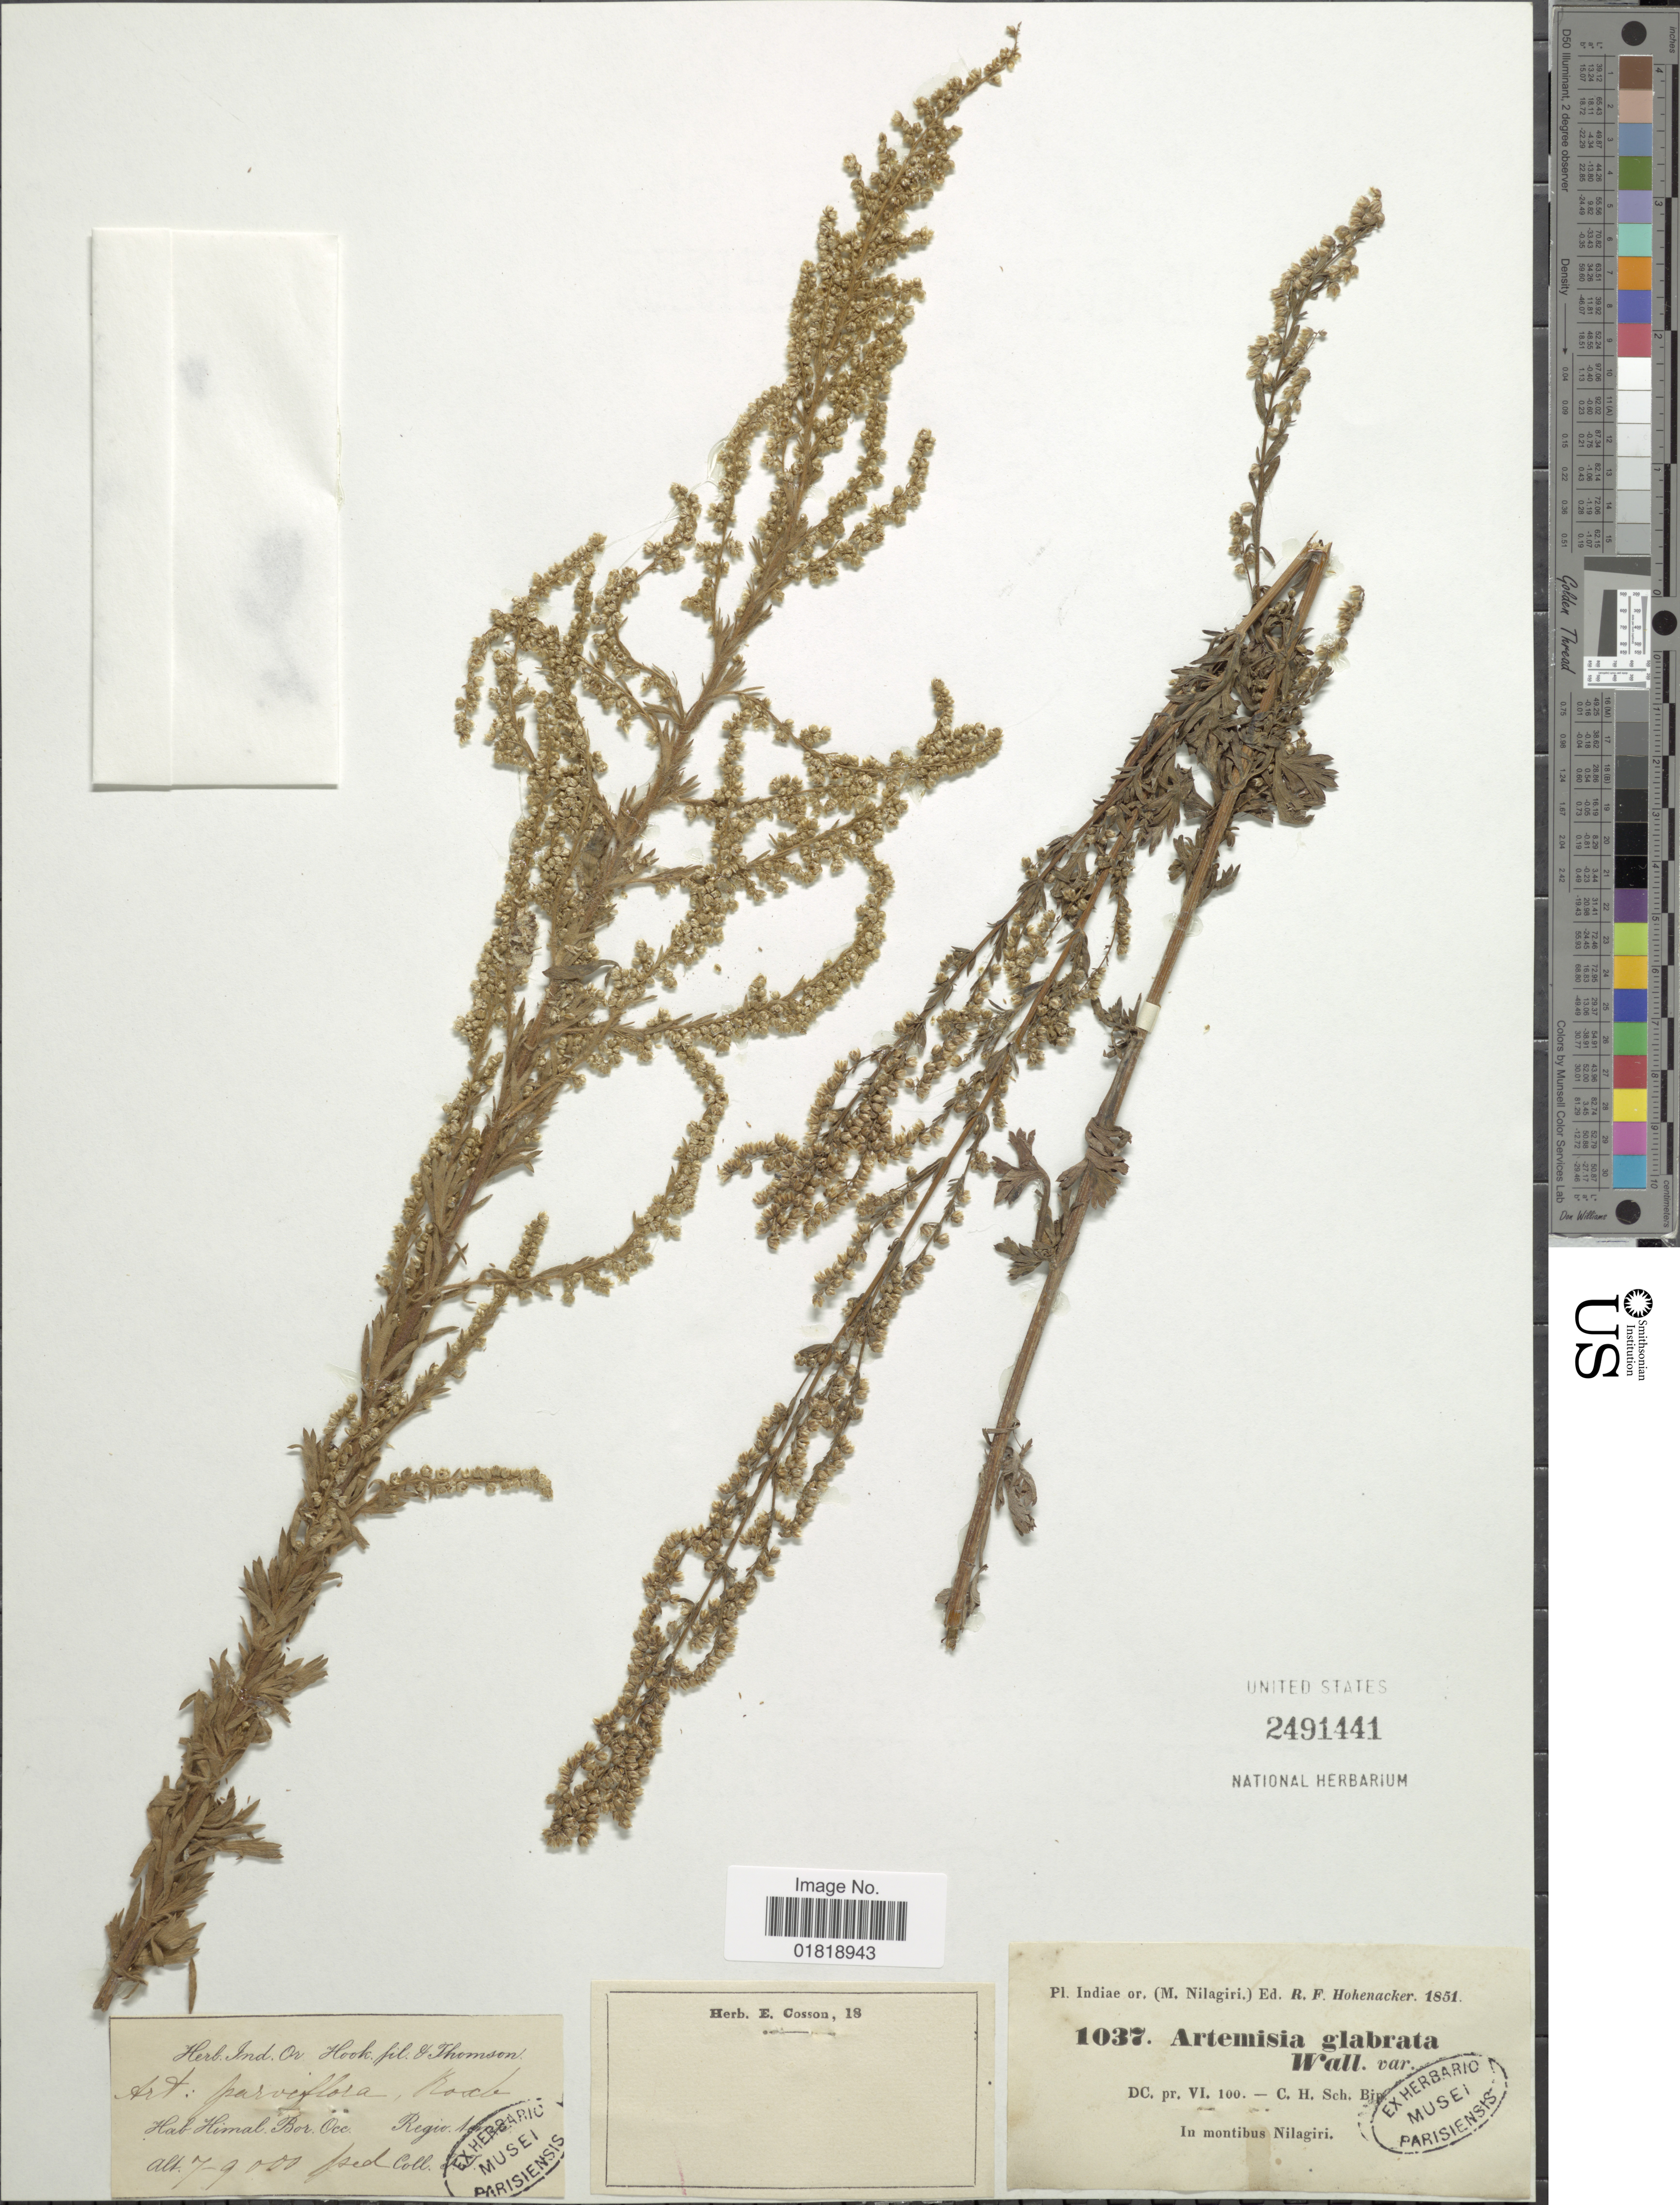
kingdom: Plantae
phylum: Tracheophyta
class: Magnoliopsida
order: Asterales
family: Asteraceae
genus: Artemisia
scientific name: Artemisia parviflora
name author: Roxb.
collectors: R. F. Hohenacker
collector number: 1037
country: India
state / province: Tamil Nadu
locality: In montibus Nilagiri, Hab. Himal Bor. Occ., Regio temp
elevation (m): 2134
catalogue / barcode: US 2491441